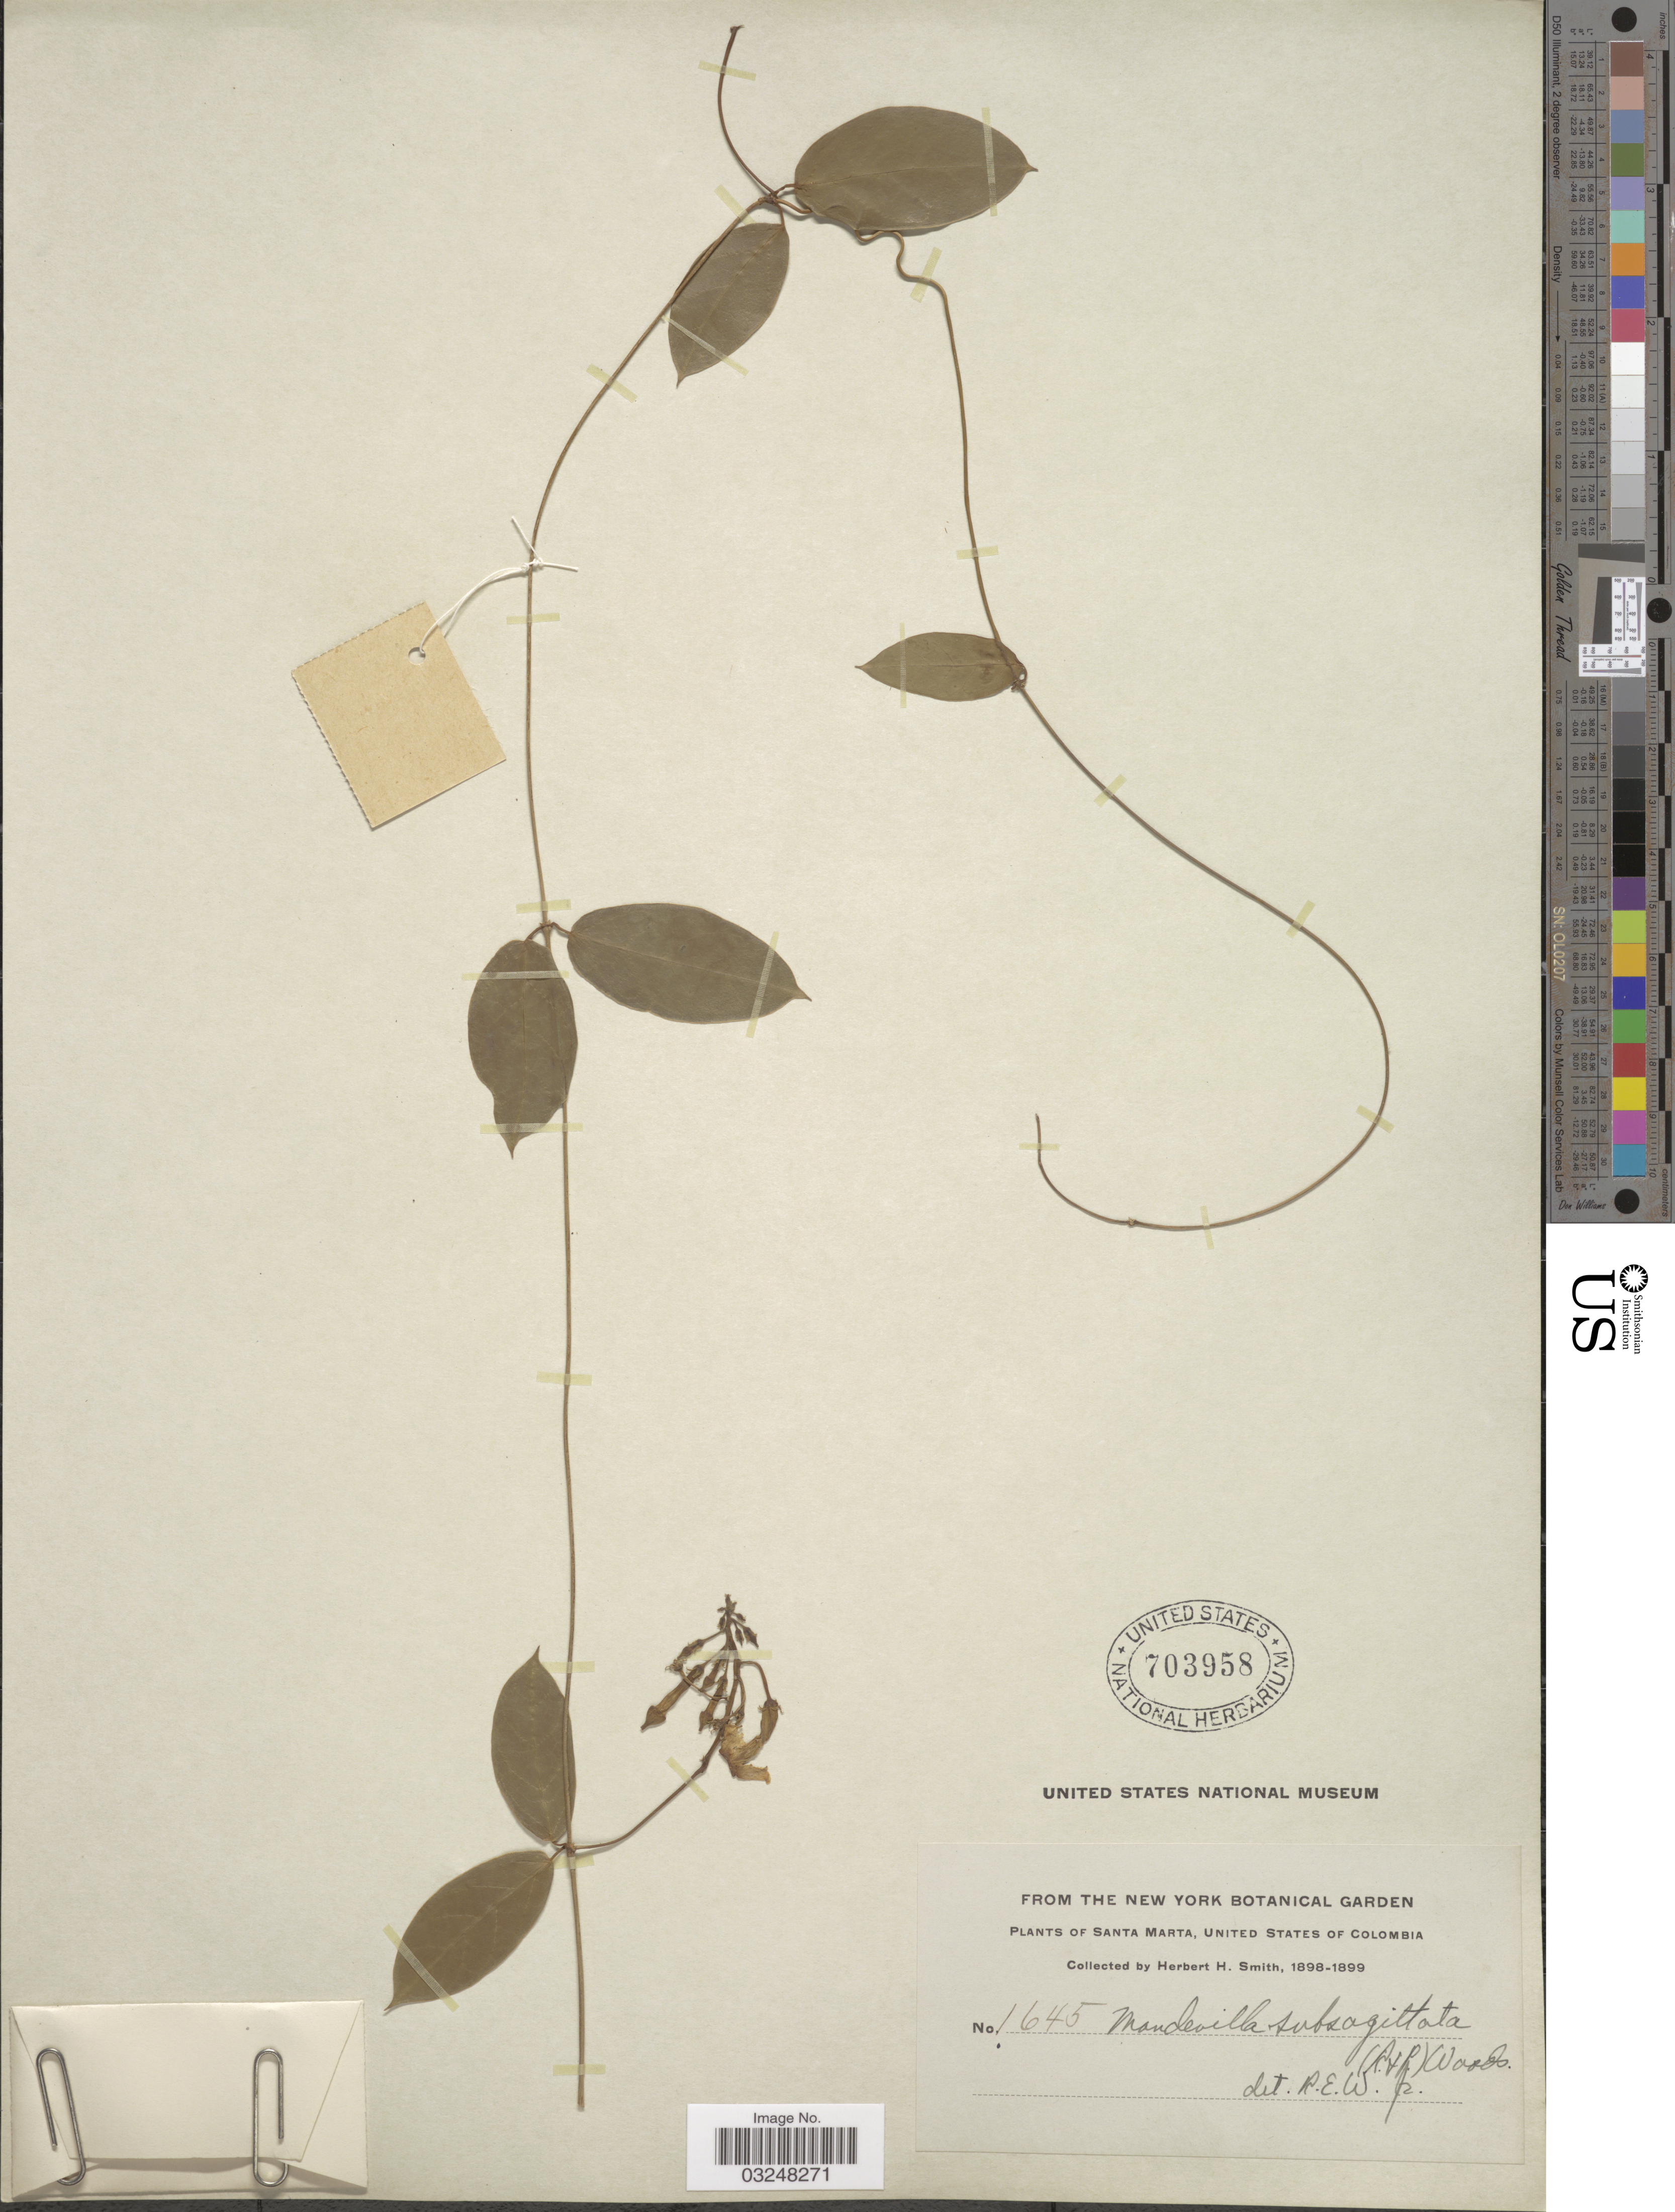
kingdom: Plantae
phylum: Tracheophyta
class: Magnoliopsida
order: Gentianales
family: Apocynaceae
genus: Mandevilla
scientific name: Mandevilla subsagittata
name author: (Ruiz & Pav.) Woodson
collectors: Herbert H. Smith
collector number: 1645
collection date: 1898/1899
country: Colombia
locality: Santa Marta, United States of Colombia.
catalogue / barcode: US 703958